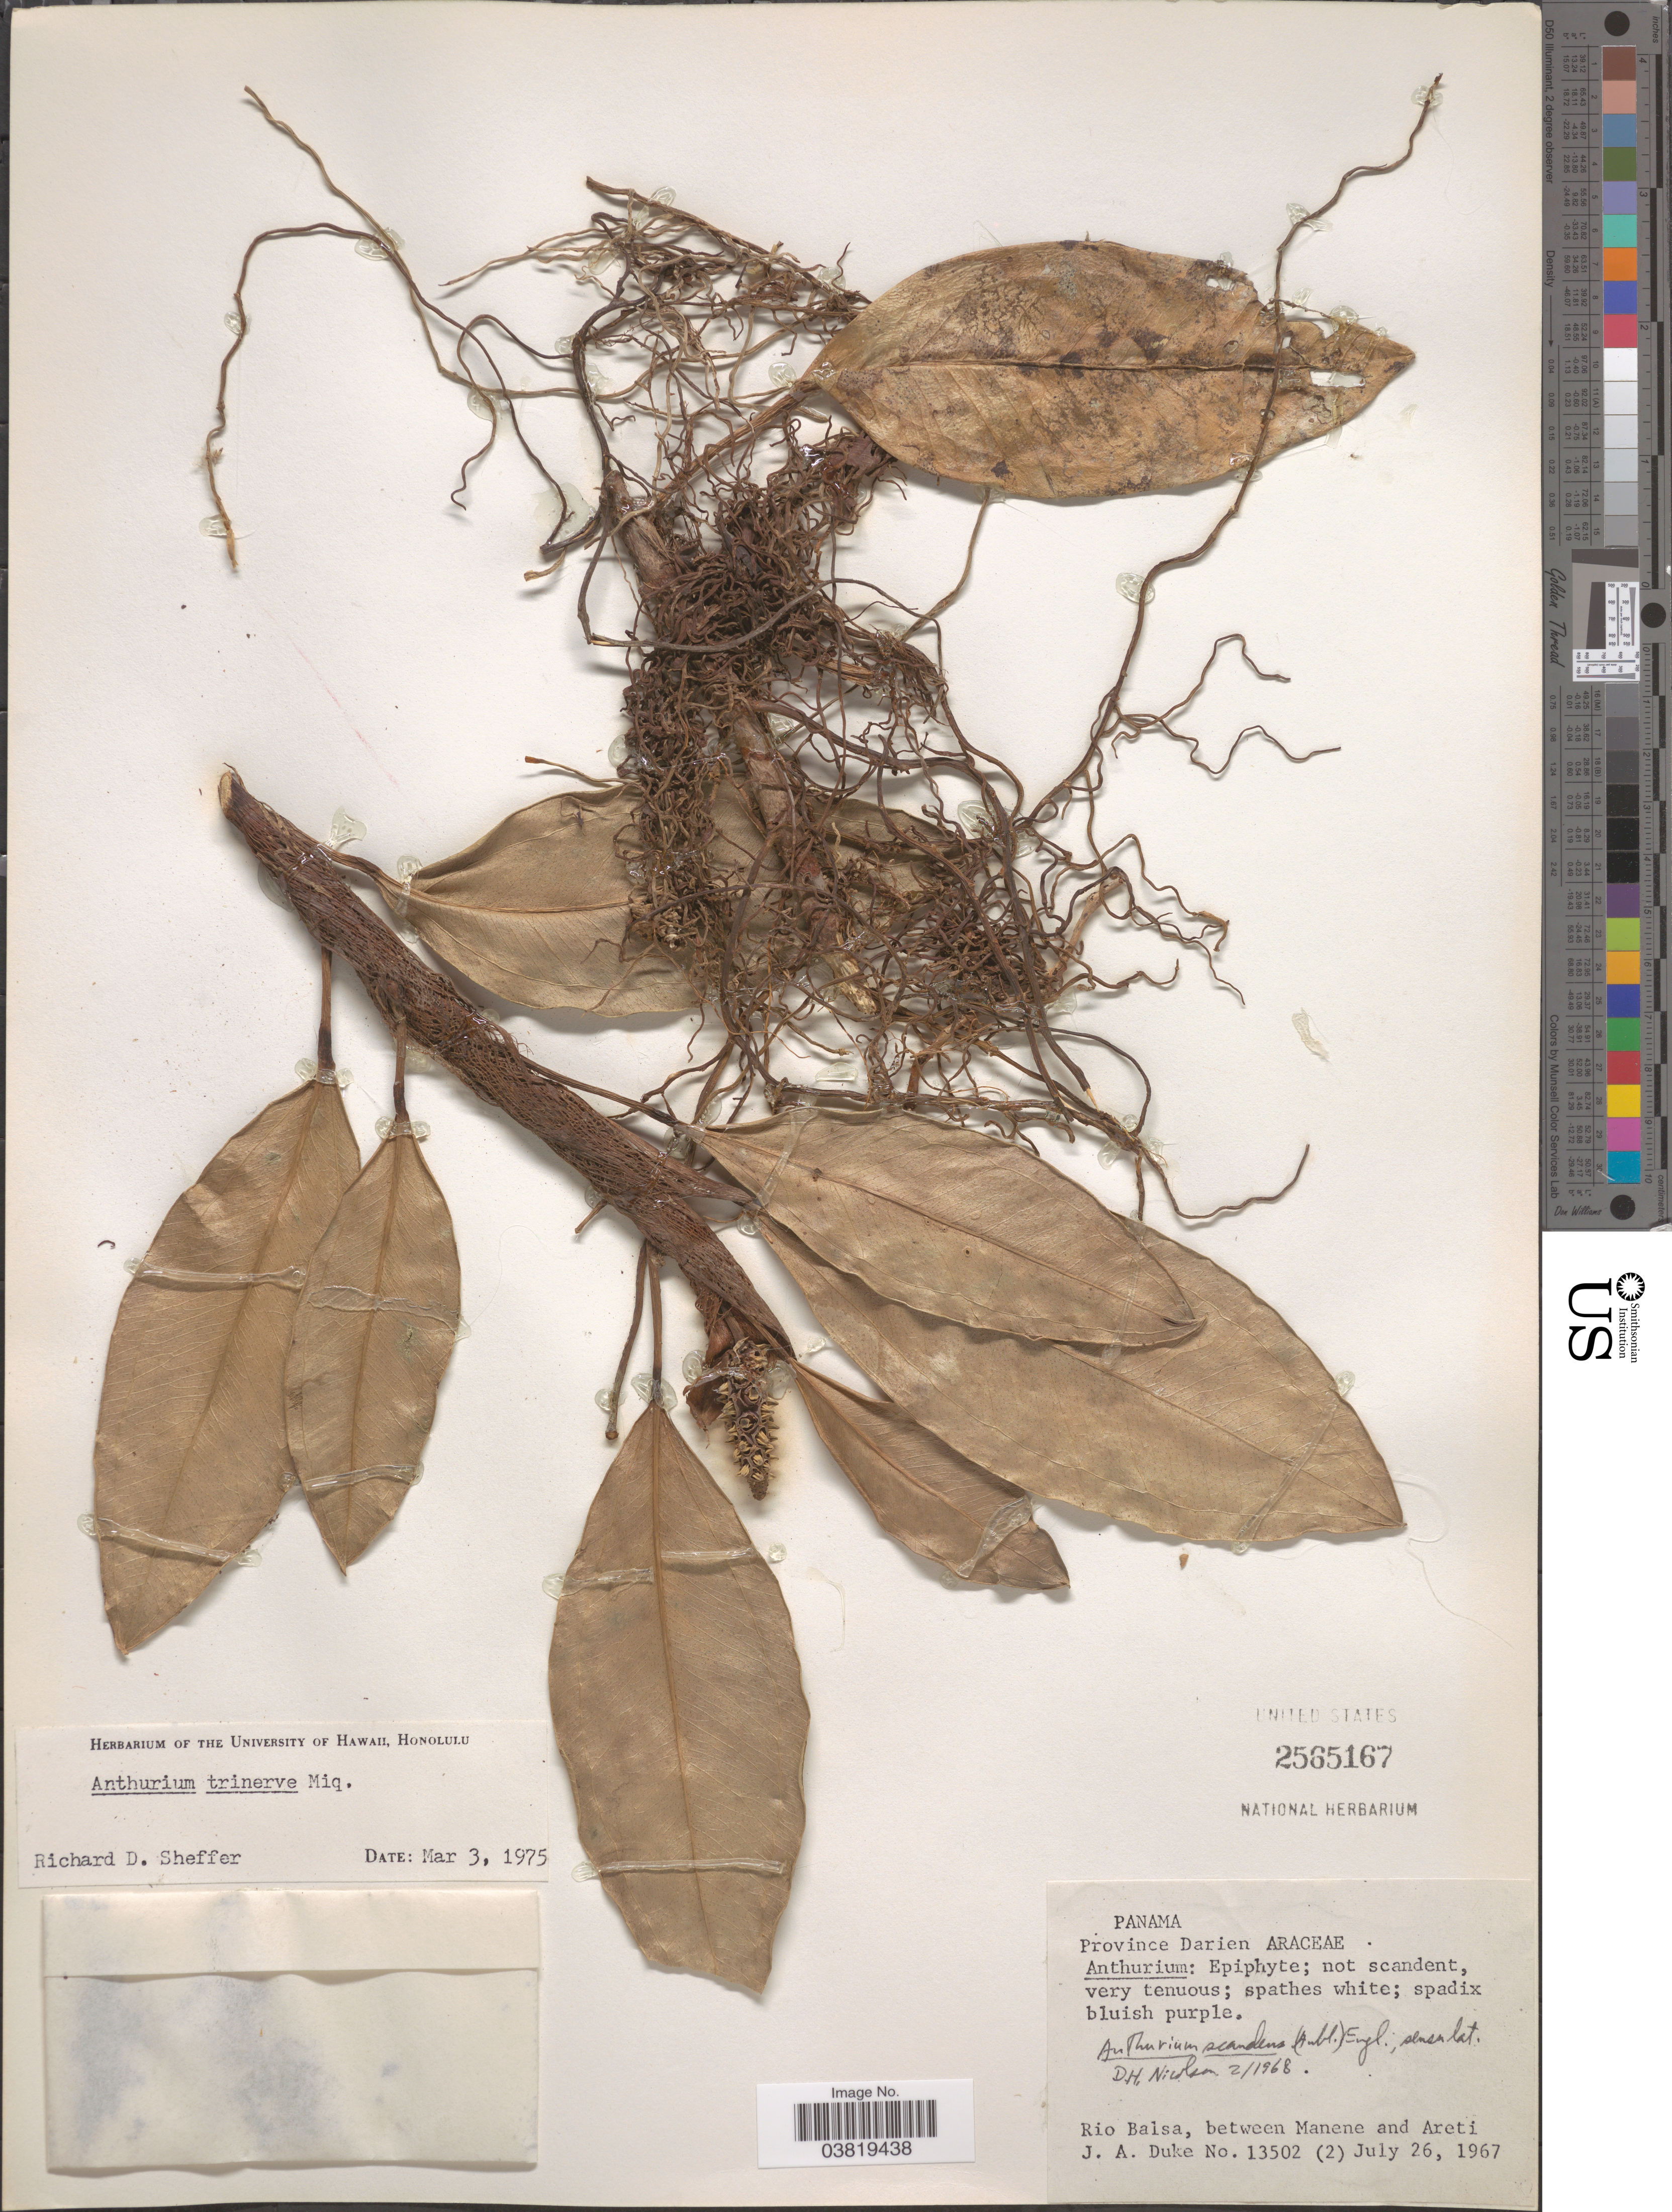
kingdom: Plantae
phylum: Tracheophyta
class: Liliopsida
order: Alismatales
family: Araceae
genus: Anthurium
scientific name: Anthurium trinerve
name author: Miq.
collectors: J. A. Duke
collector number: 13502 (2)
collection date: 1967-07-26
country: Panama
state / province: Darien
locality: Rio Balsa, between Manene and Areti.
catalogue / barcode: US 2565167